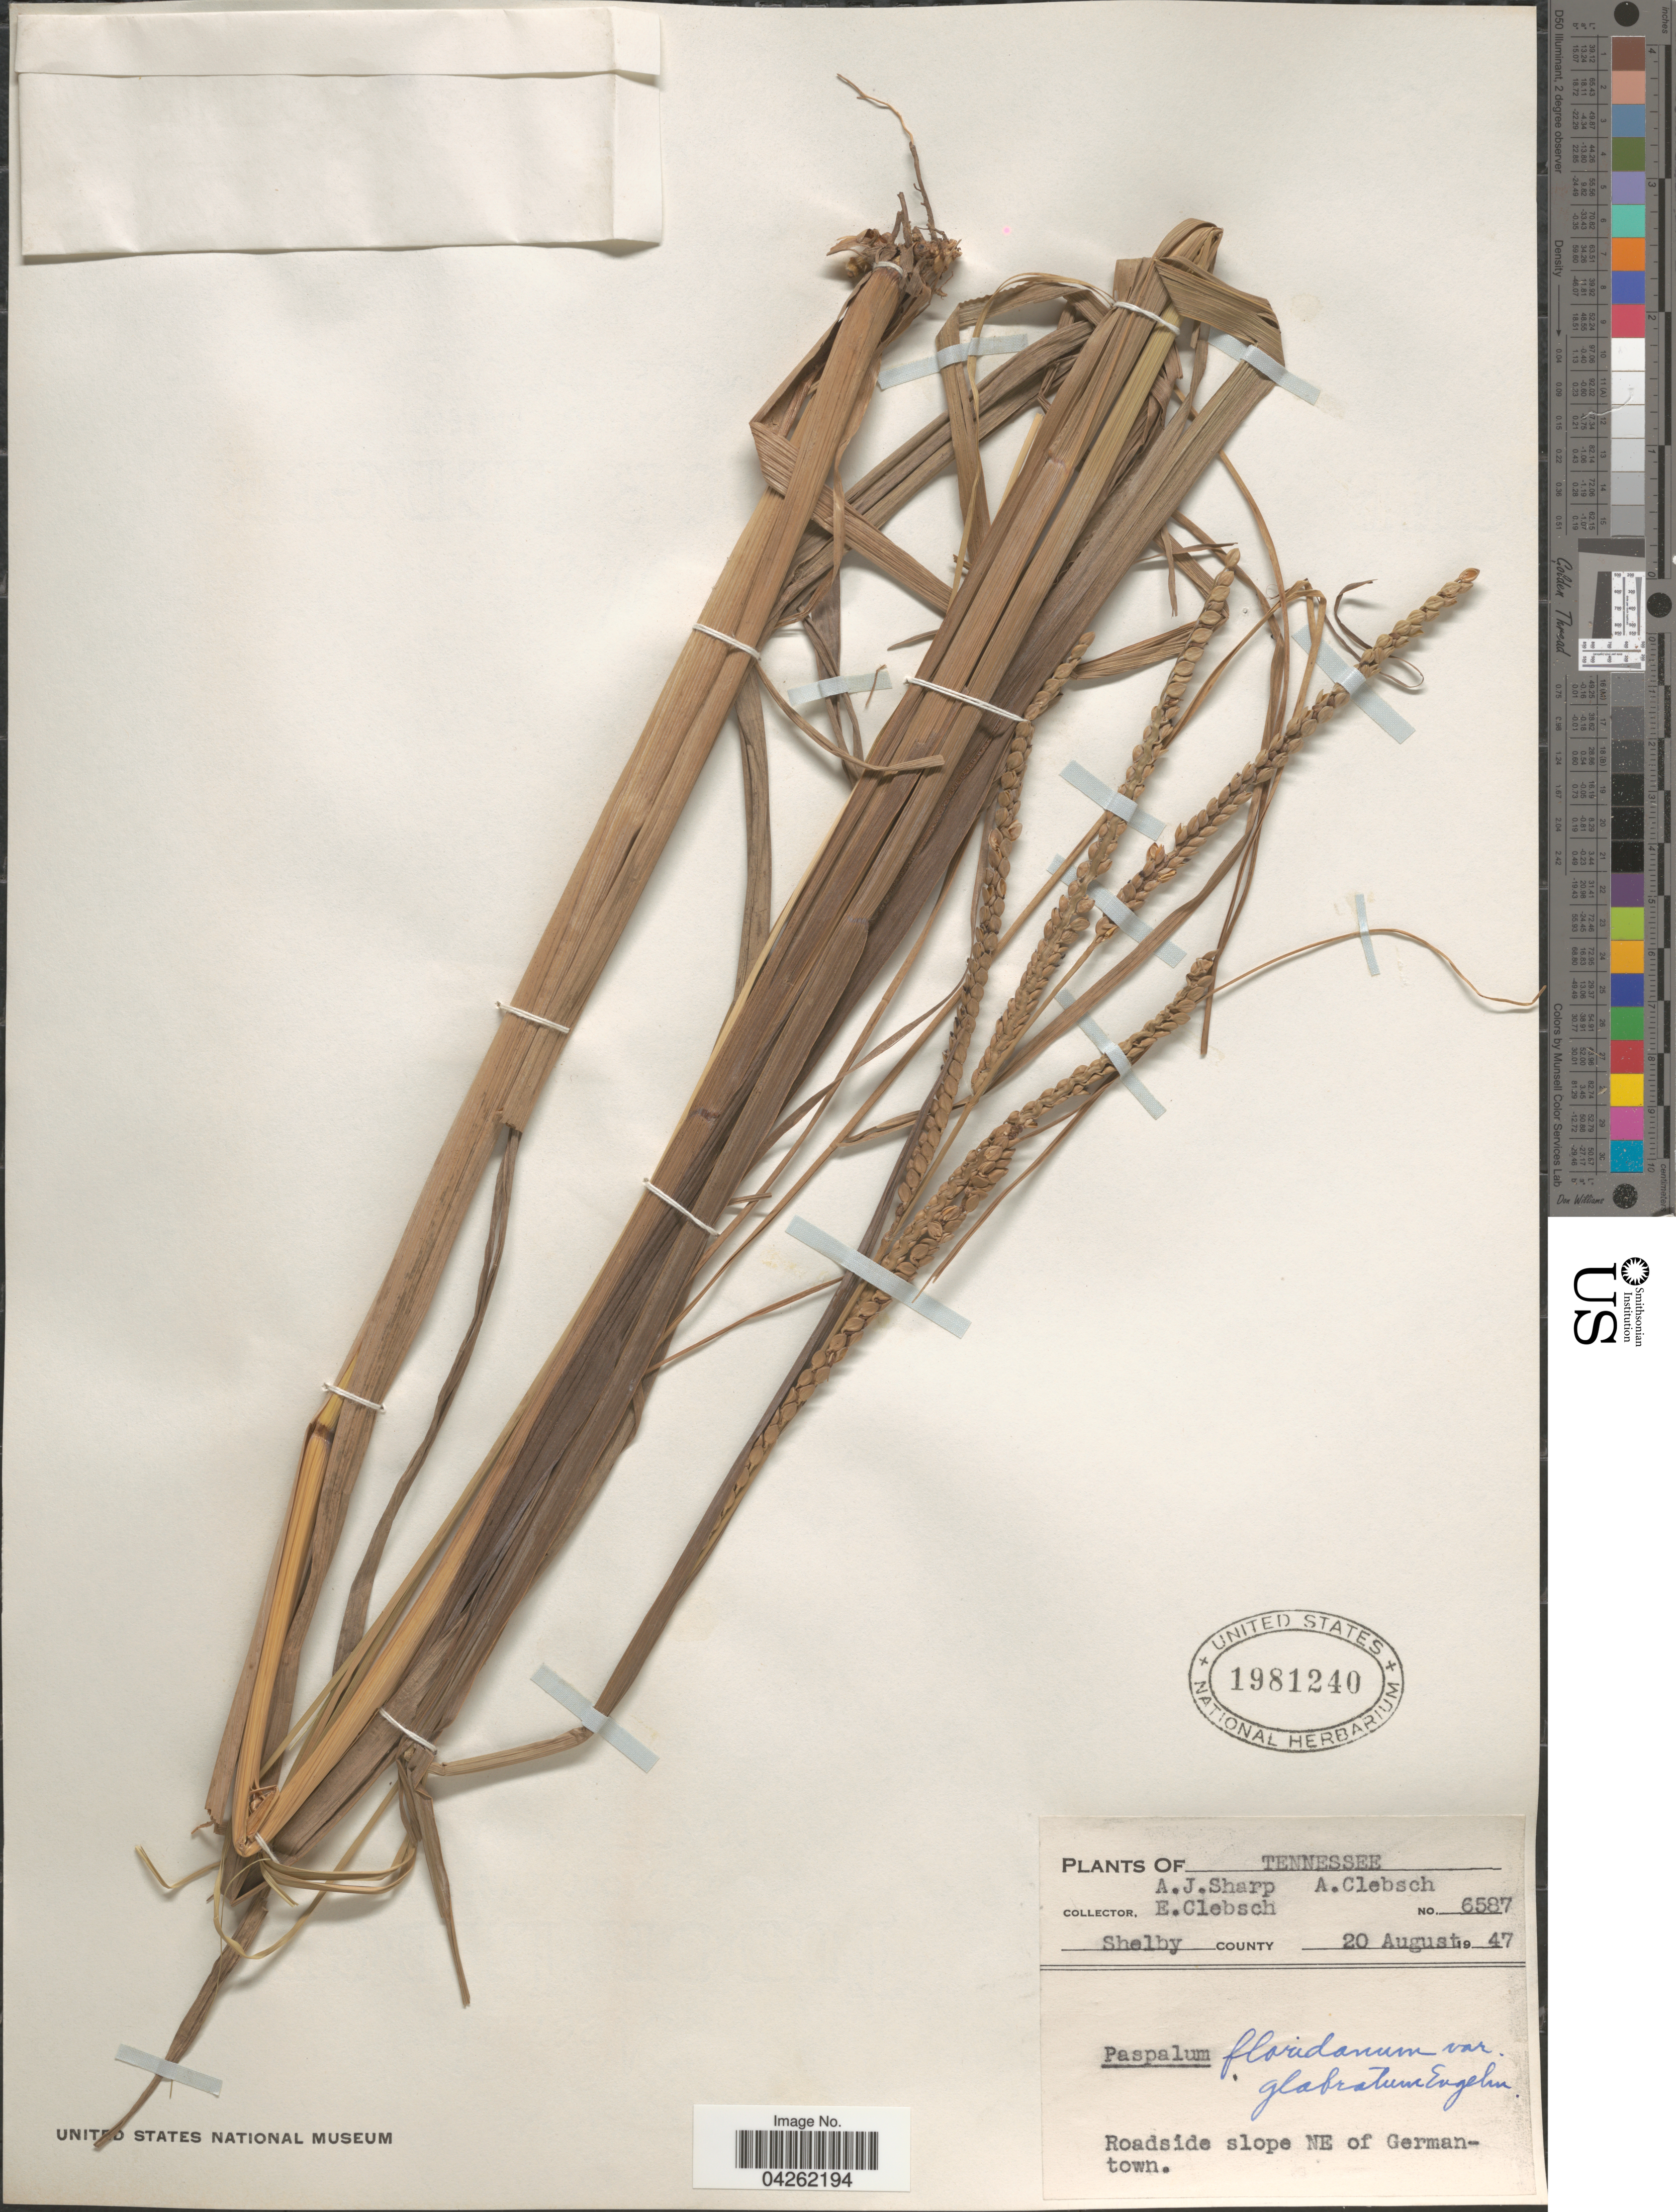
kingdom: Plantae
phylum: Tracheophyta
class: Liliopsida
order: Poales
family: Poaceae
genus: Paspalum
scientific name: Paspalum floridanum var. glabratum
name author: Engelm. ex Vasey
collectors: A. J. Sharp, A. Clebsch & E. Clebsch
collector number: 6587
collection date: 1947-08-20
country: United States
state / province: Tennessee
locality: Shelby County. Roadside slope NE of Germantown.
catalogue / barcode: US 1981240